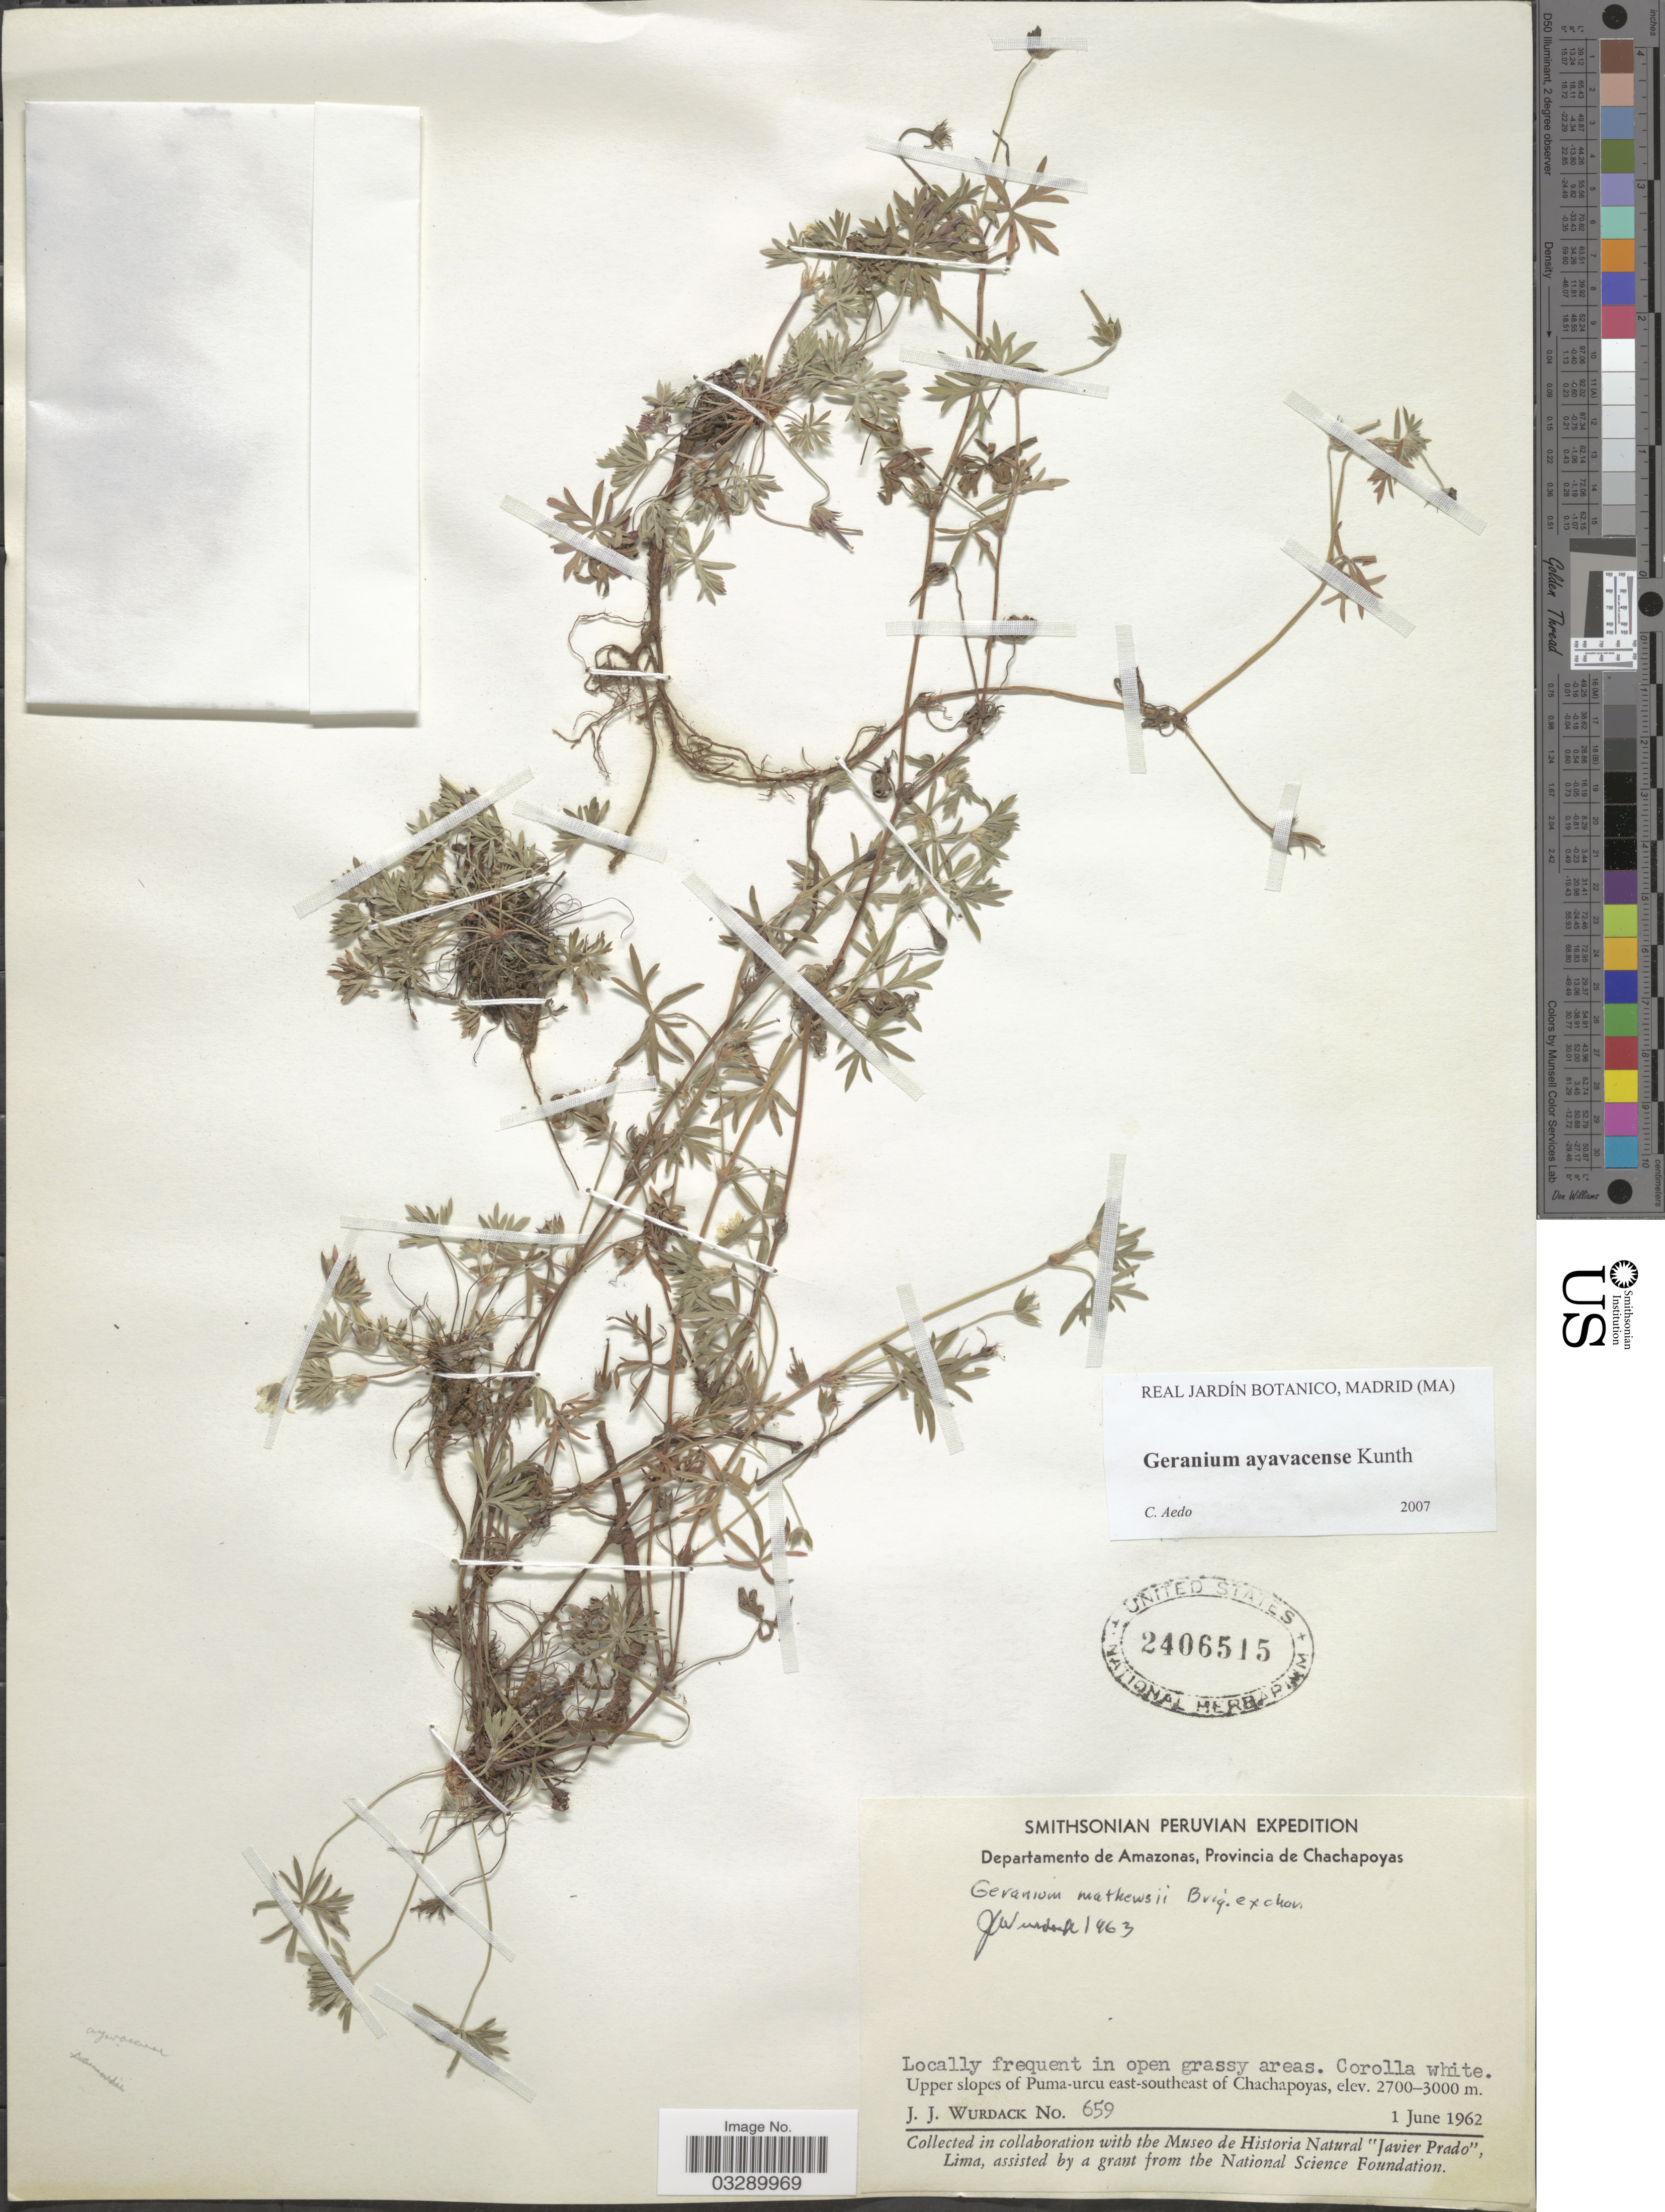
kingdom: Plantae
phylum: Tracheophyta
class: Magnoliopsida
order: Geraniales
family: Geraniaceae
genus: Geranium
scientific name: Geranium ayavacense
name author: Willd. ex Kunth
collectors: J. J. Wurdack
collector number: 659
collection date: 1962-06-01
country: Peru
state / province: Amazonas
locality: Departamento de Amazonas, Provincia de Chachapoyas. Upper slopes of Puma-urca east-southeast of Chachapoyas.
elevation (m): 2700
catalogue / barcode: US 2406515